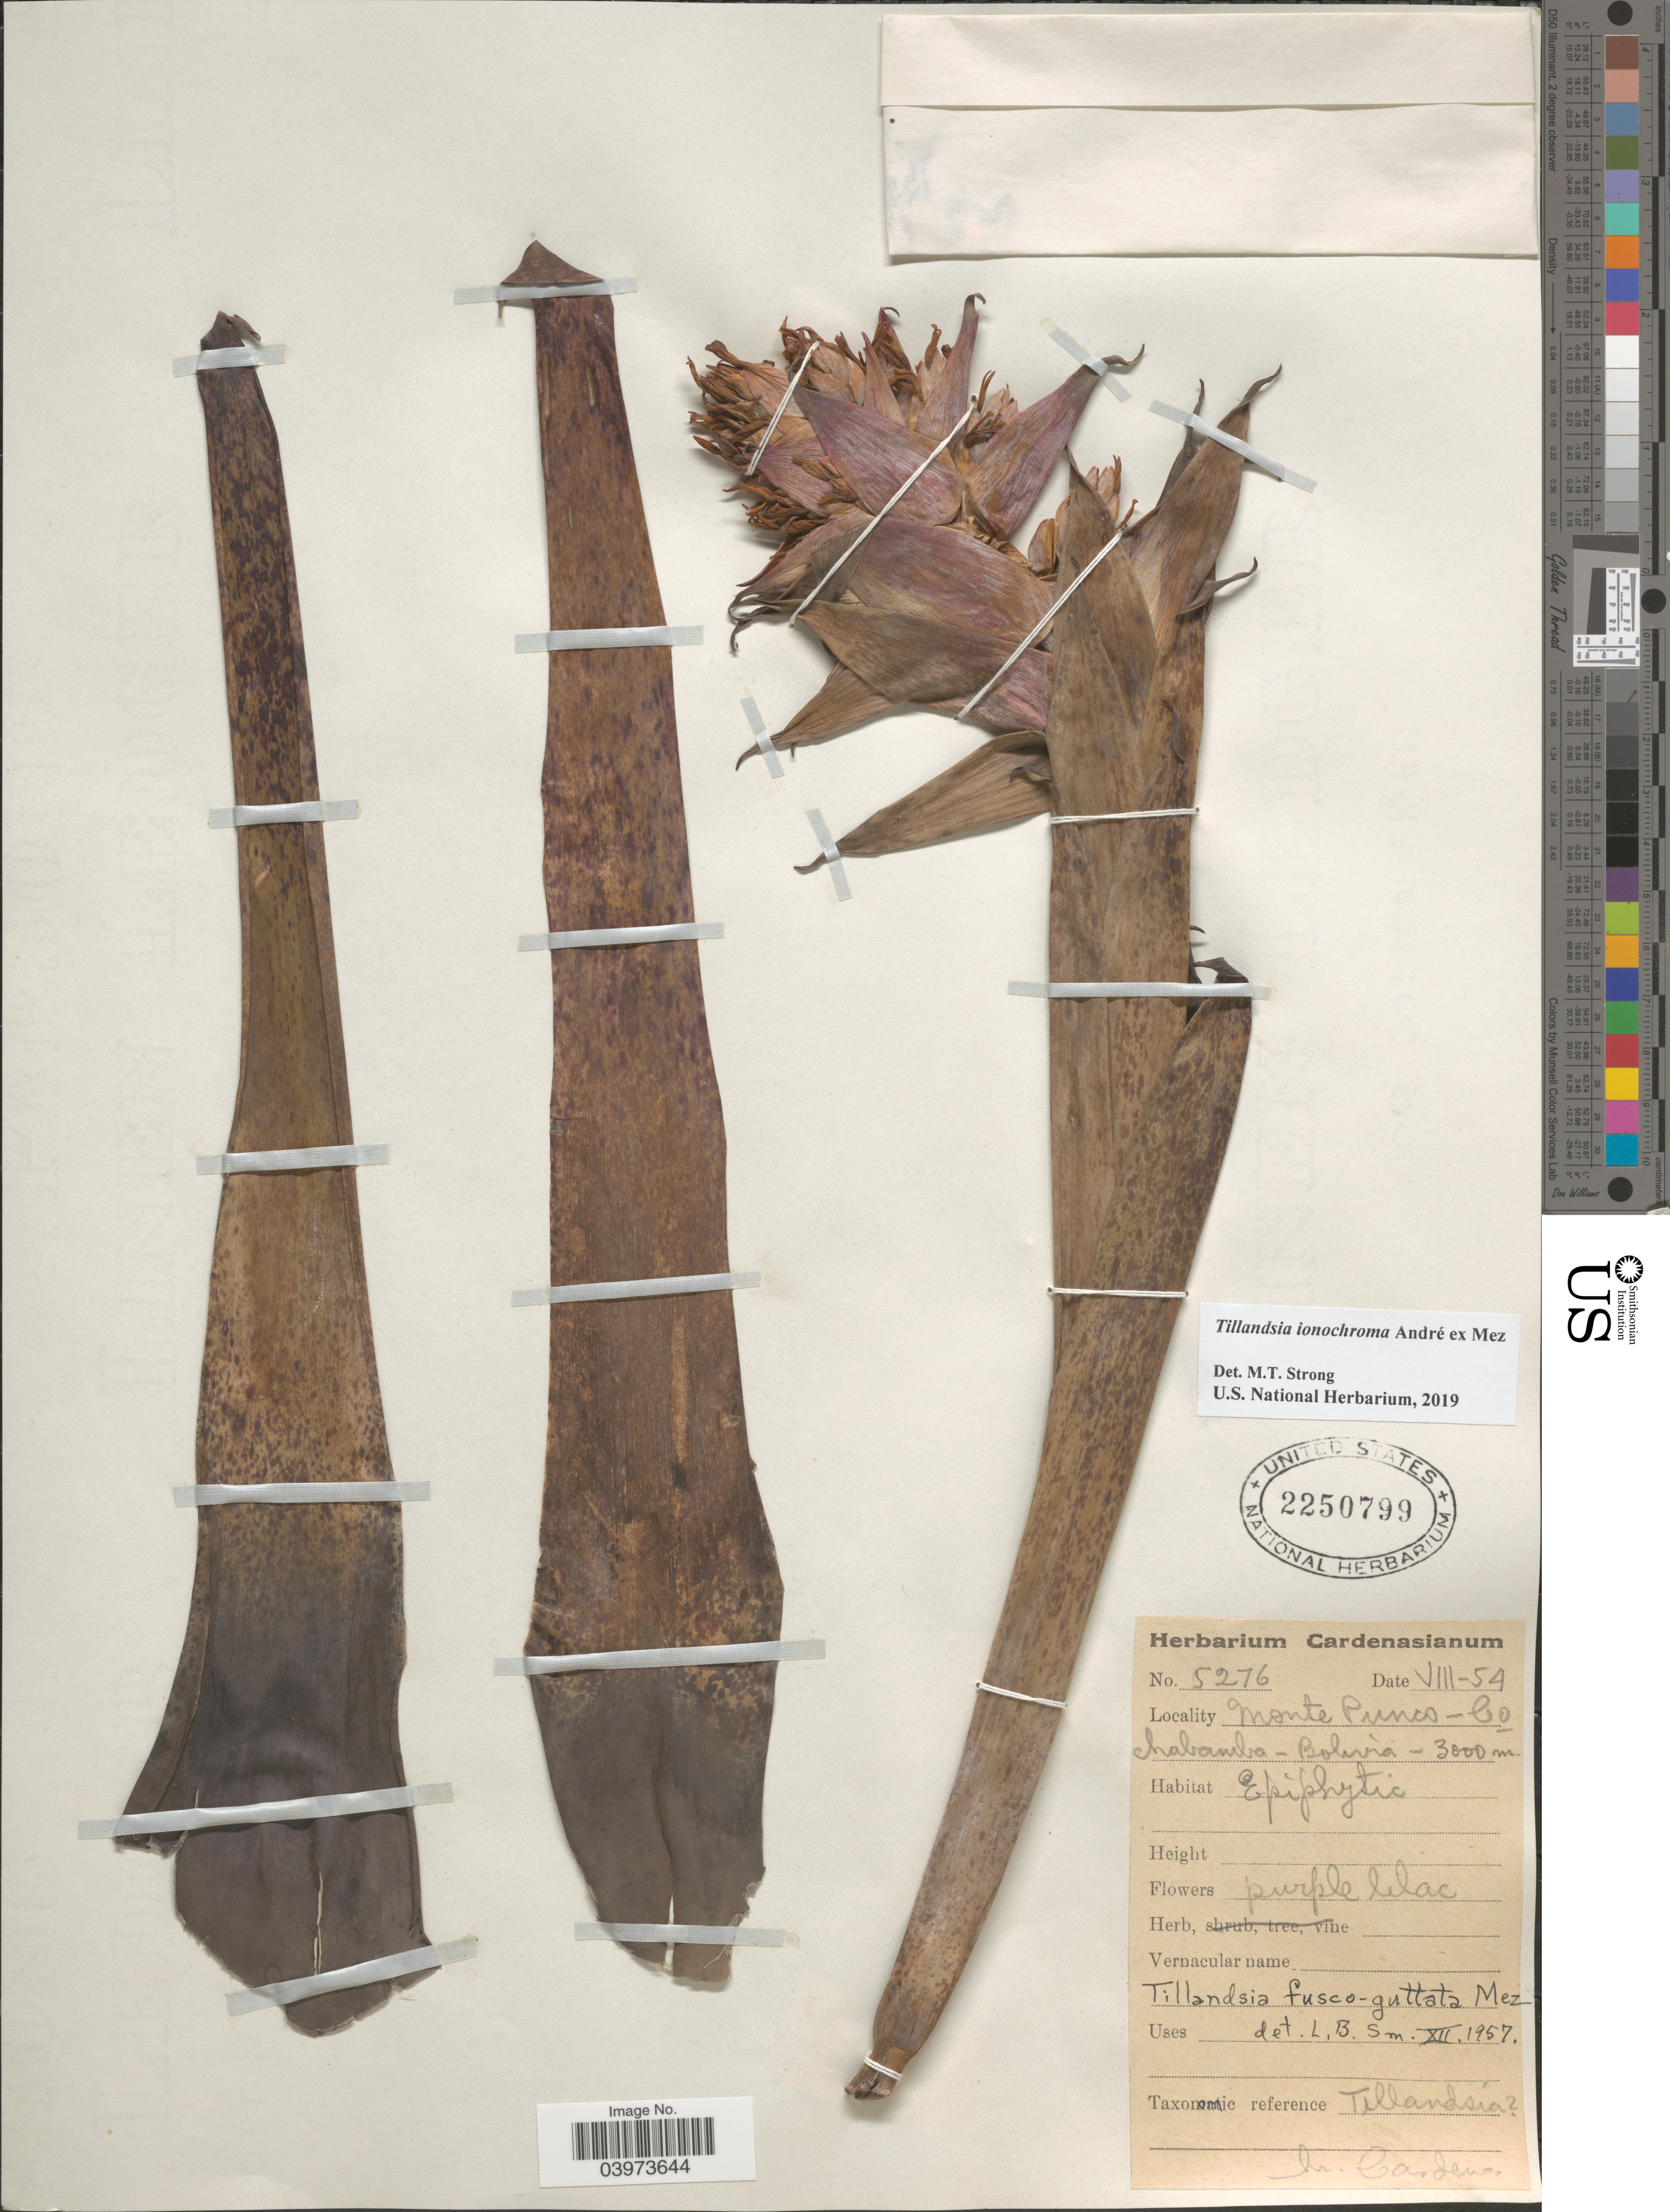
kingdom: Plantae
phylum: Tracheophyta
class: Liliopsida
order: Poales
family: Bromeliaceae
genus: Tillandsia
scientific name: Tillandsia ionochroma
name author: André ex Mez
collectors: M. Cárdenas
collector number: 5276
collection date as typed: Transcribed d/m/y: /8/54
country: Bolivia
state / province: Cochabamba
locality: Monte Punco.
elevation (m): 3000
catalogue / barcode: US 2250799